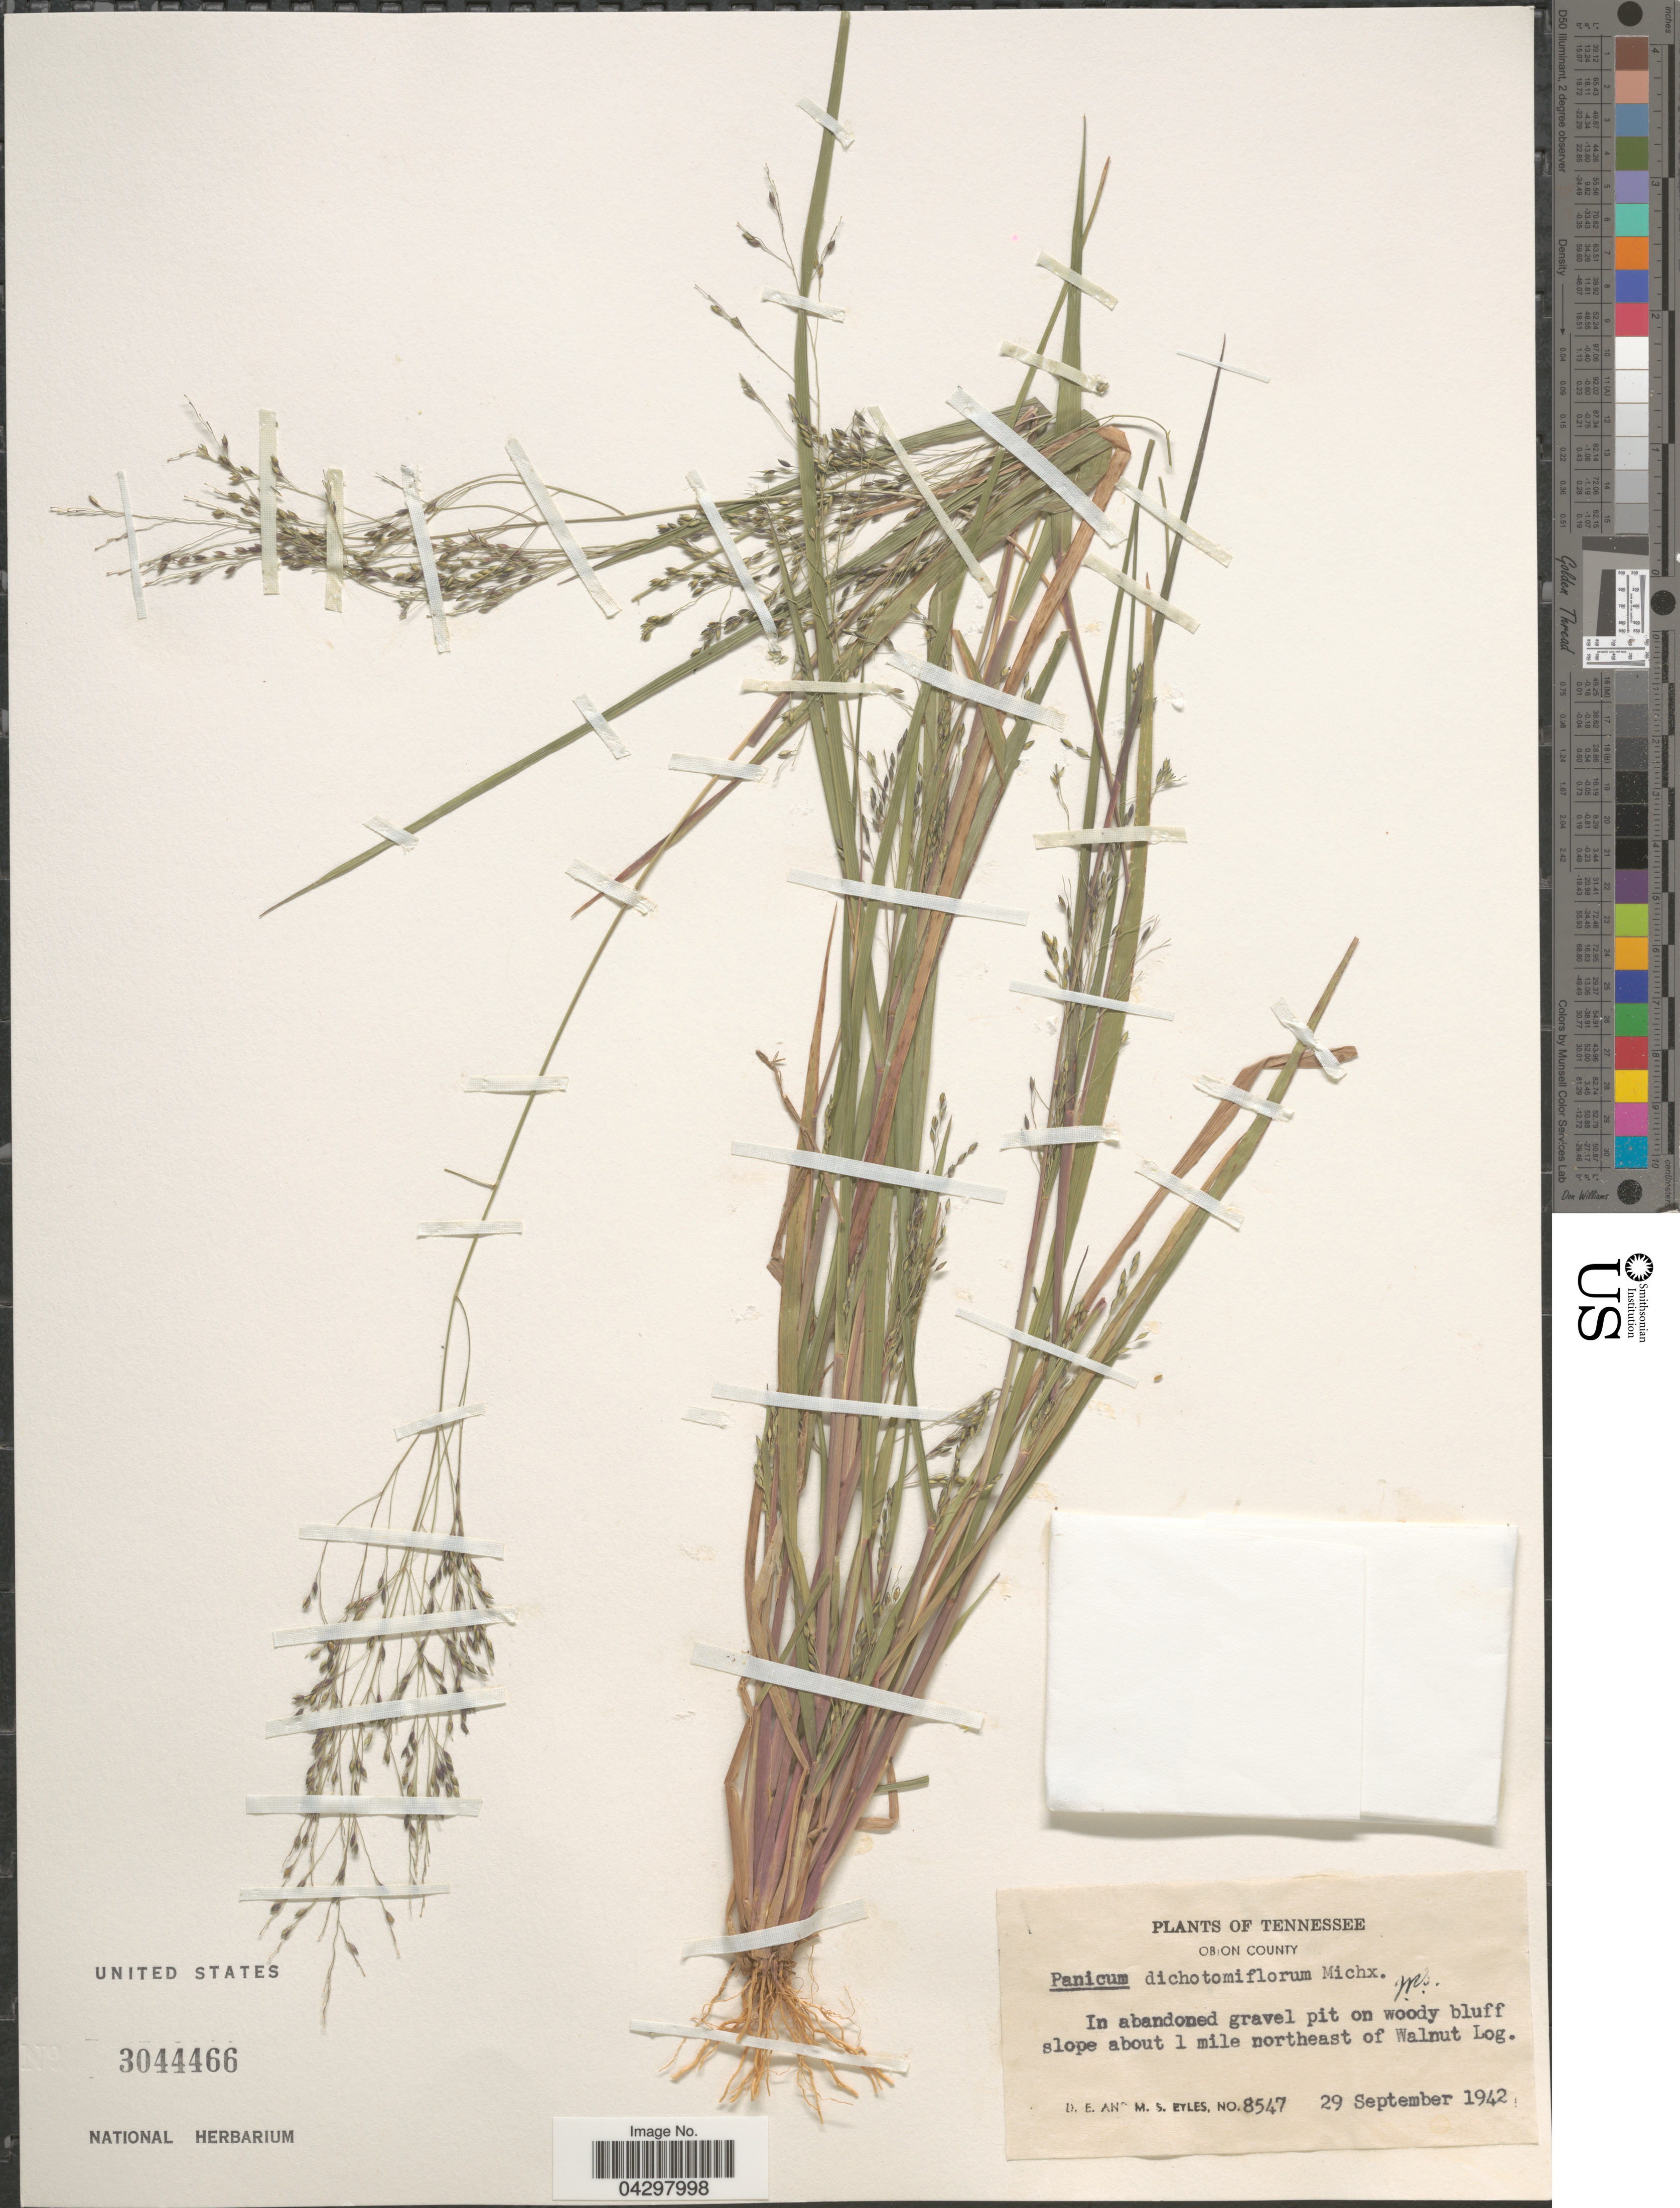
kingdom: Plantae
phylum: Tracheophyta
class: Liliopsida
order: Poales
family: Poaceae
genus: Panicum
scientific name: Panicum dichotomiflorum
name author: Michx.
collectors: D. Eyles & M. Eyles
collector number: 8547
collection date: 1942-09-29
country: United States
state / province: Tennessee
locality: Obion County. In abandoned gravel pit on woody bluff slope about 1 mile northeast of Walnut Log.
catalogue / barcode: US 3044466